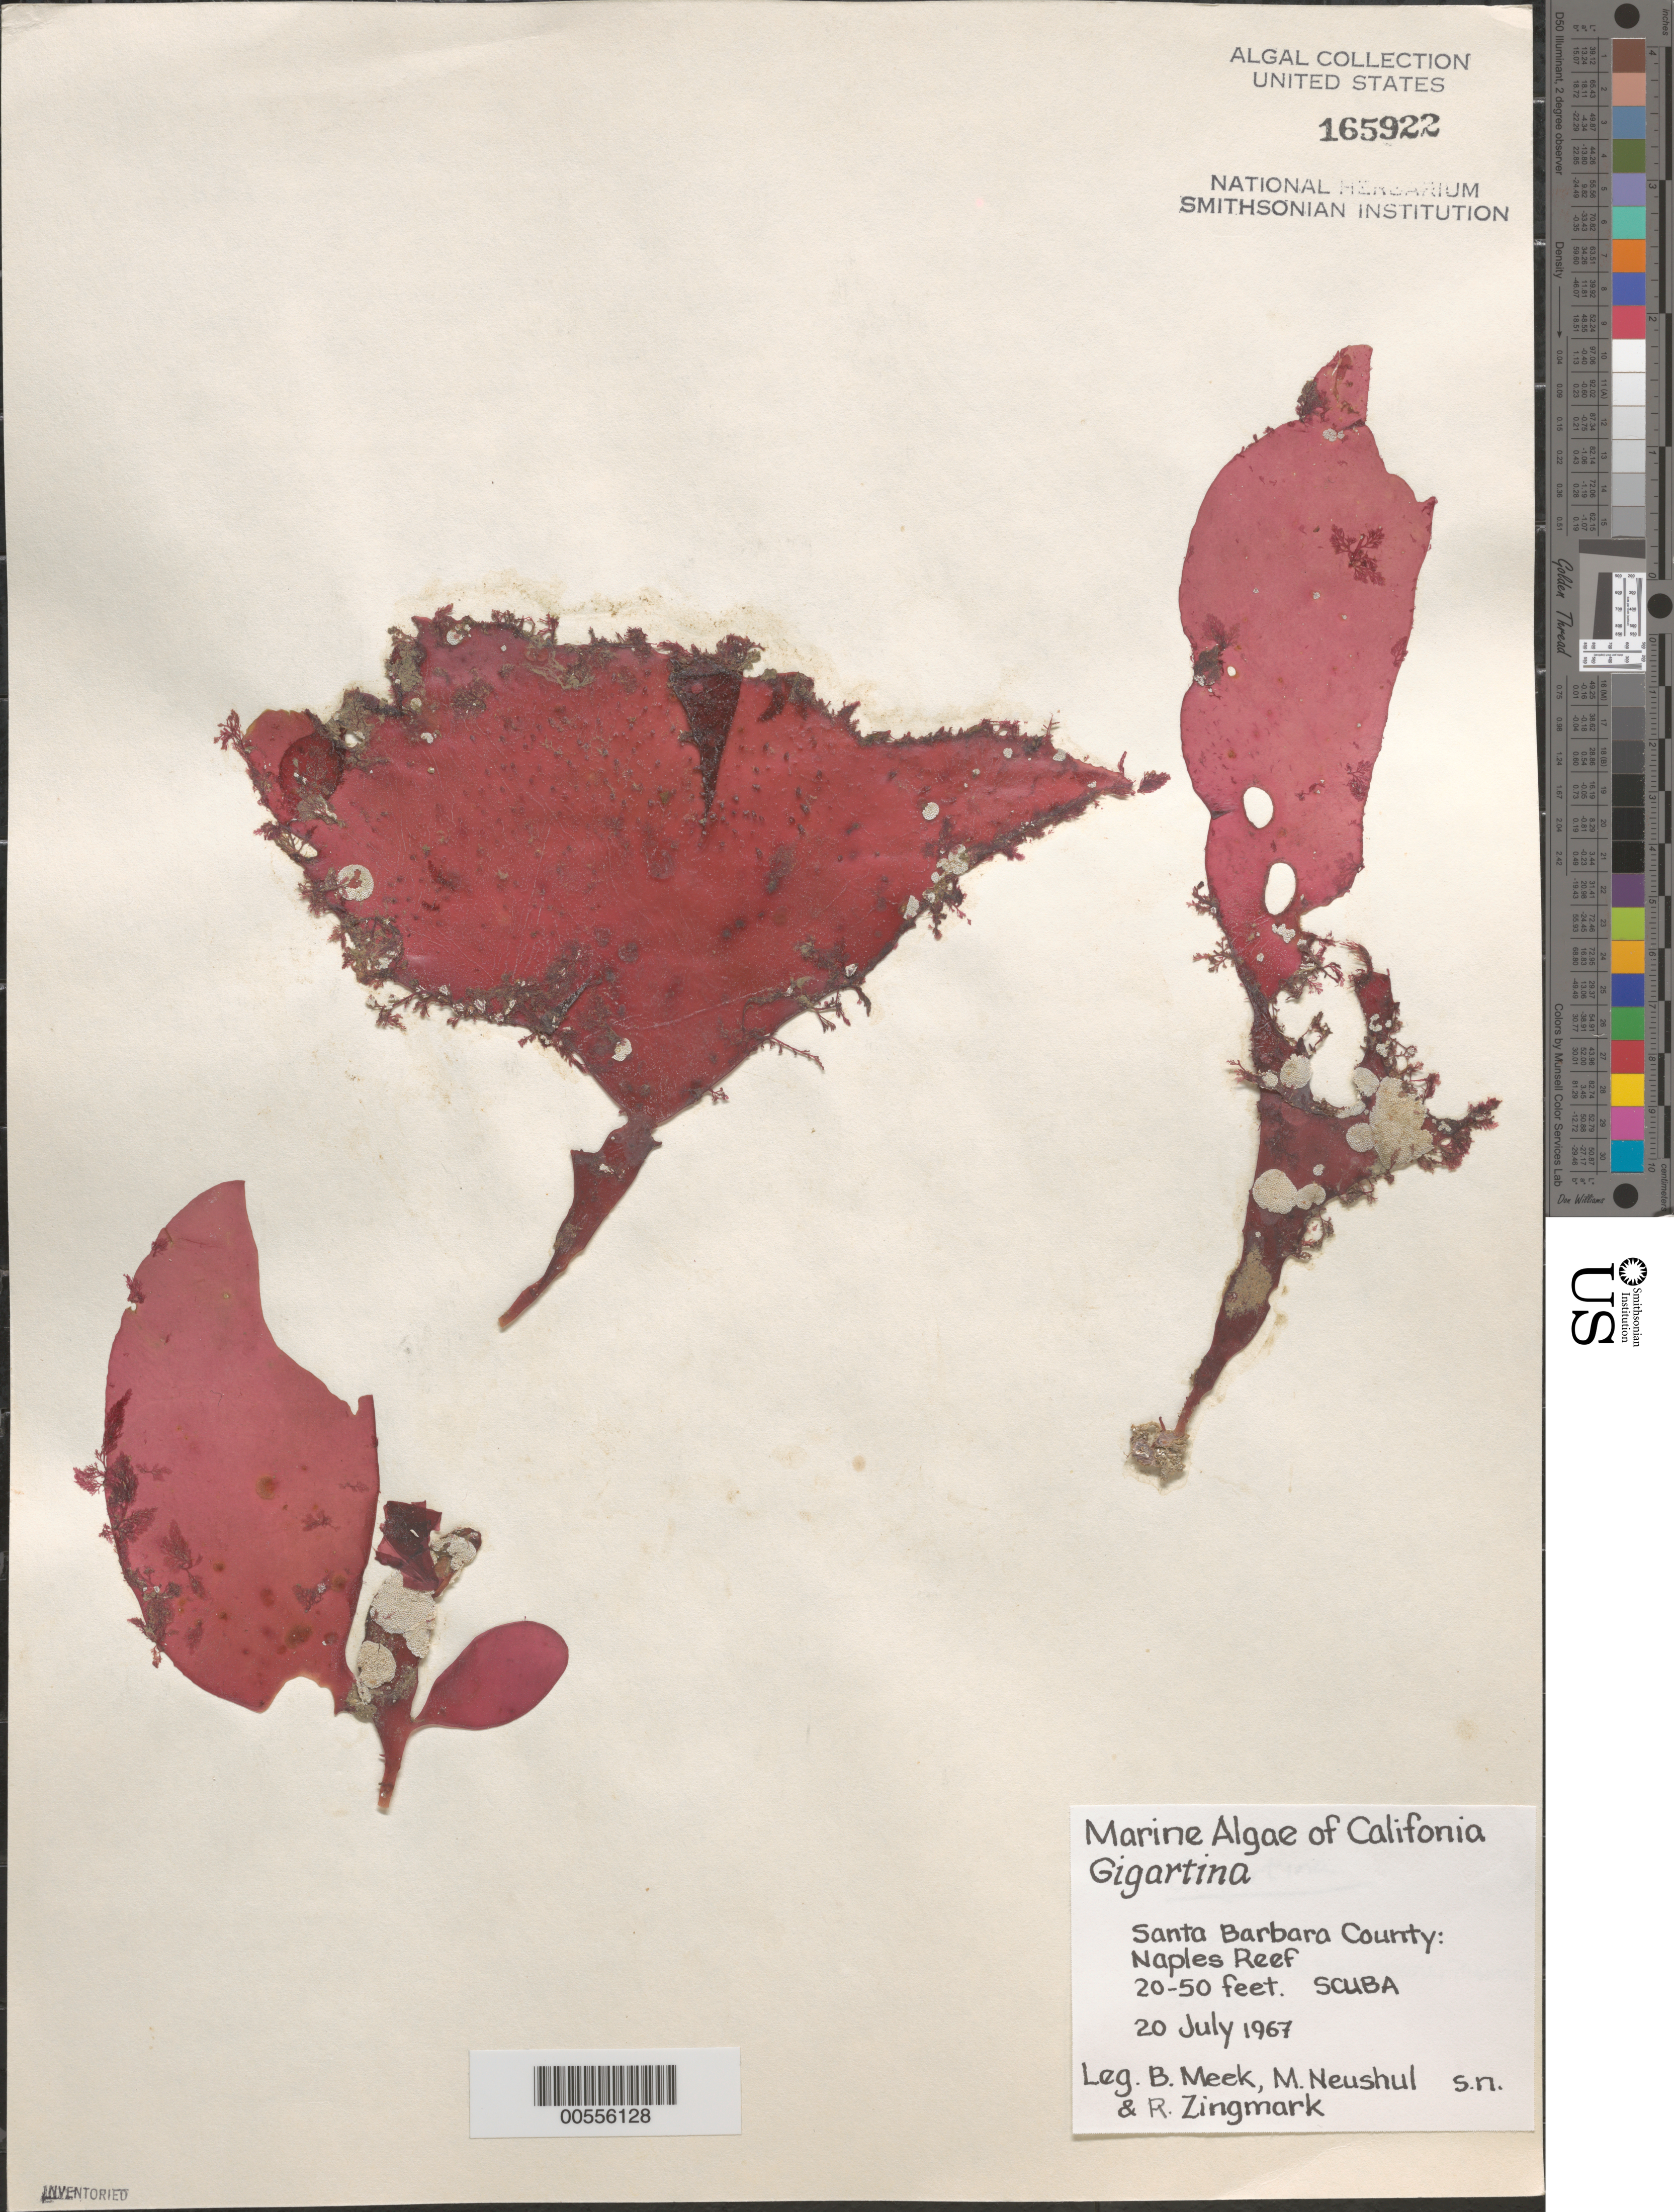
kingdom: Plantae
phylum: Rhodophyta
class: Florideophyceae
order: Gigartinales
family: Gigartinaceae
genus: Gigartina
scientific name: Gigartina sp.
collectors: B. Meek, M. Neushul & R. Zingmark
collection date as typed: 20 Jul 1967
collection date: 1967-07-20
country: United States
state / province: California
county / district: Santa Barbara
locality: Naples Reef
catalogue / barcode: US 165922